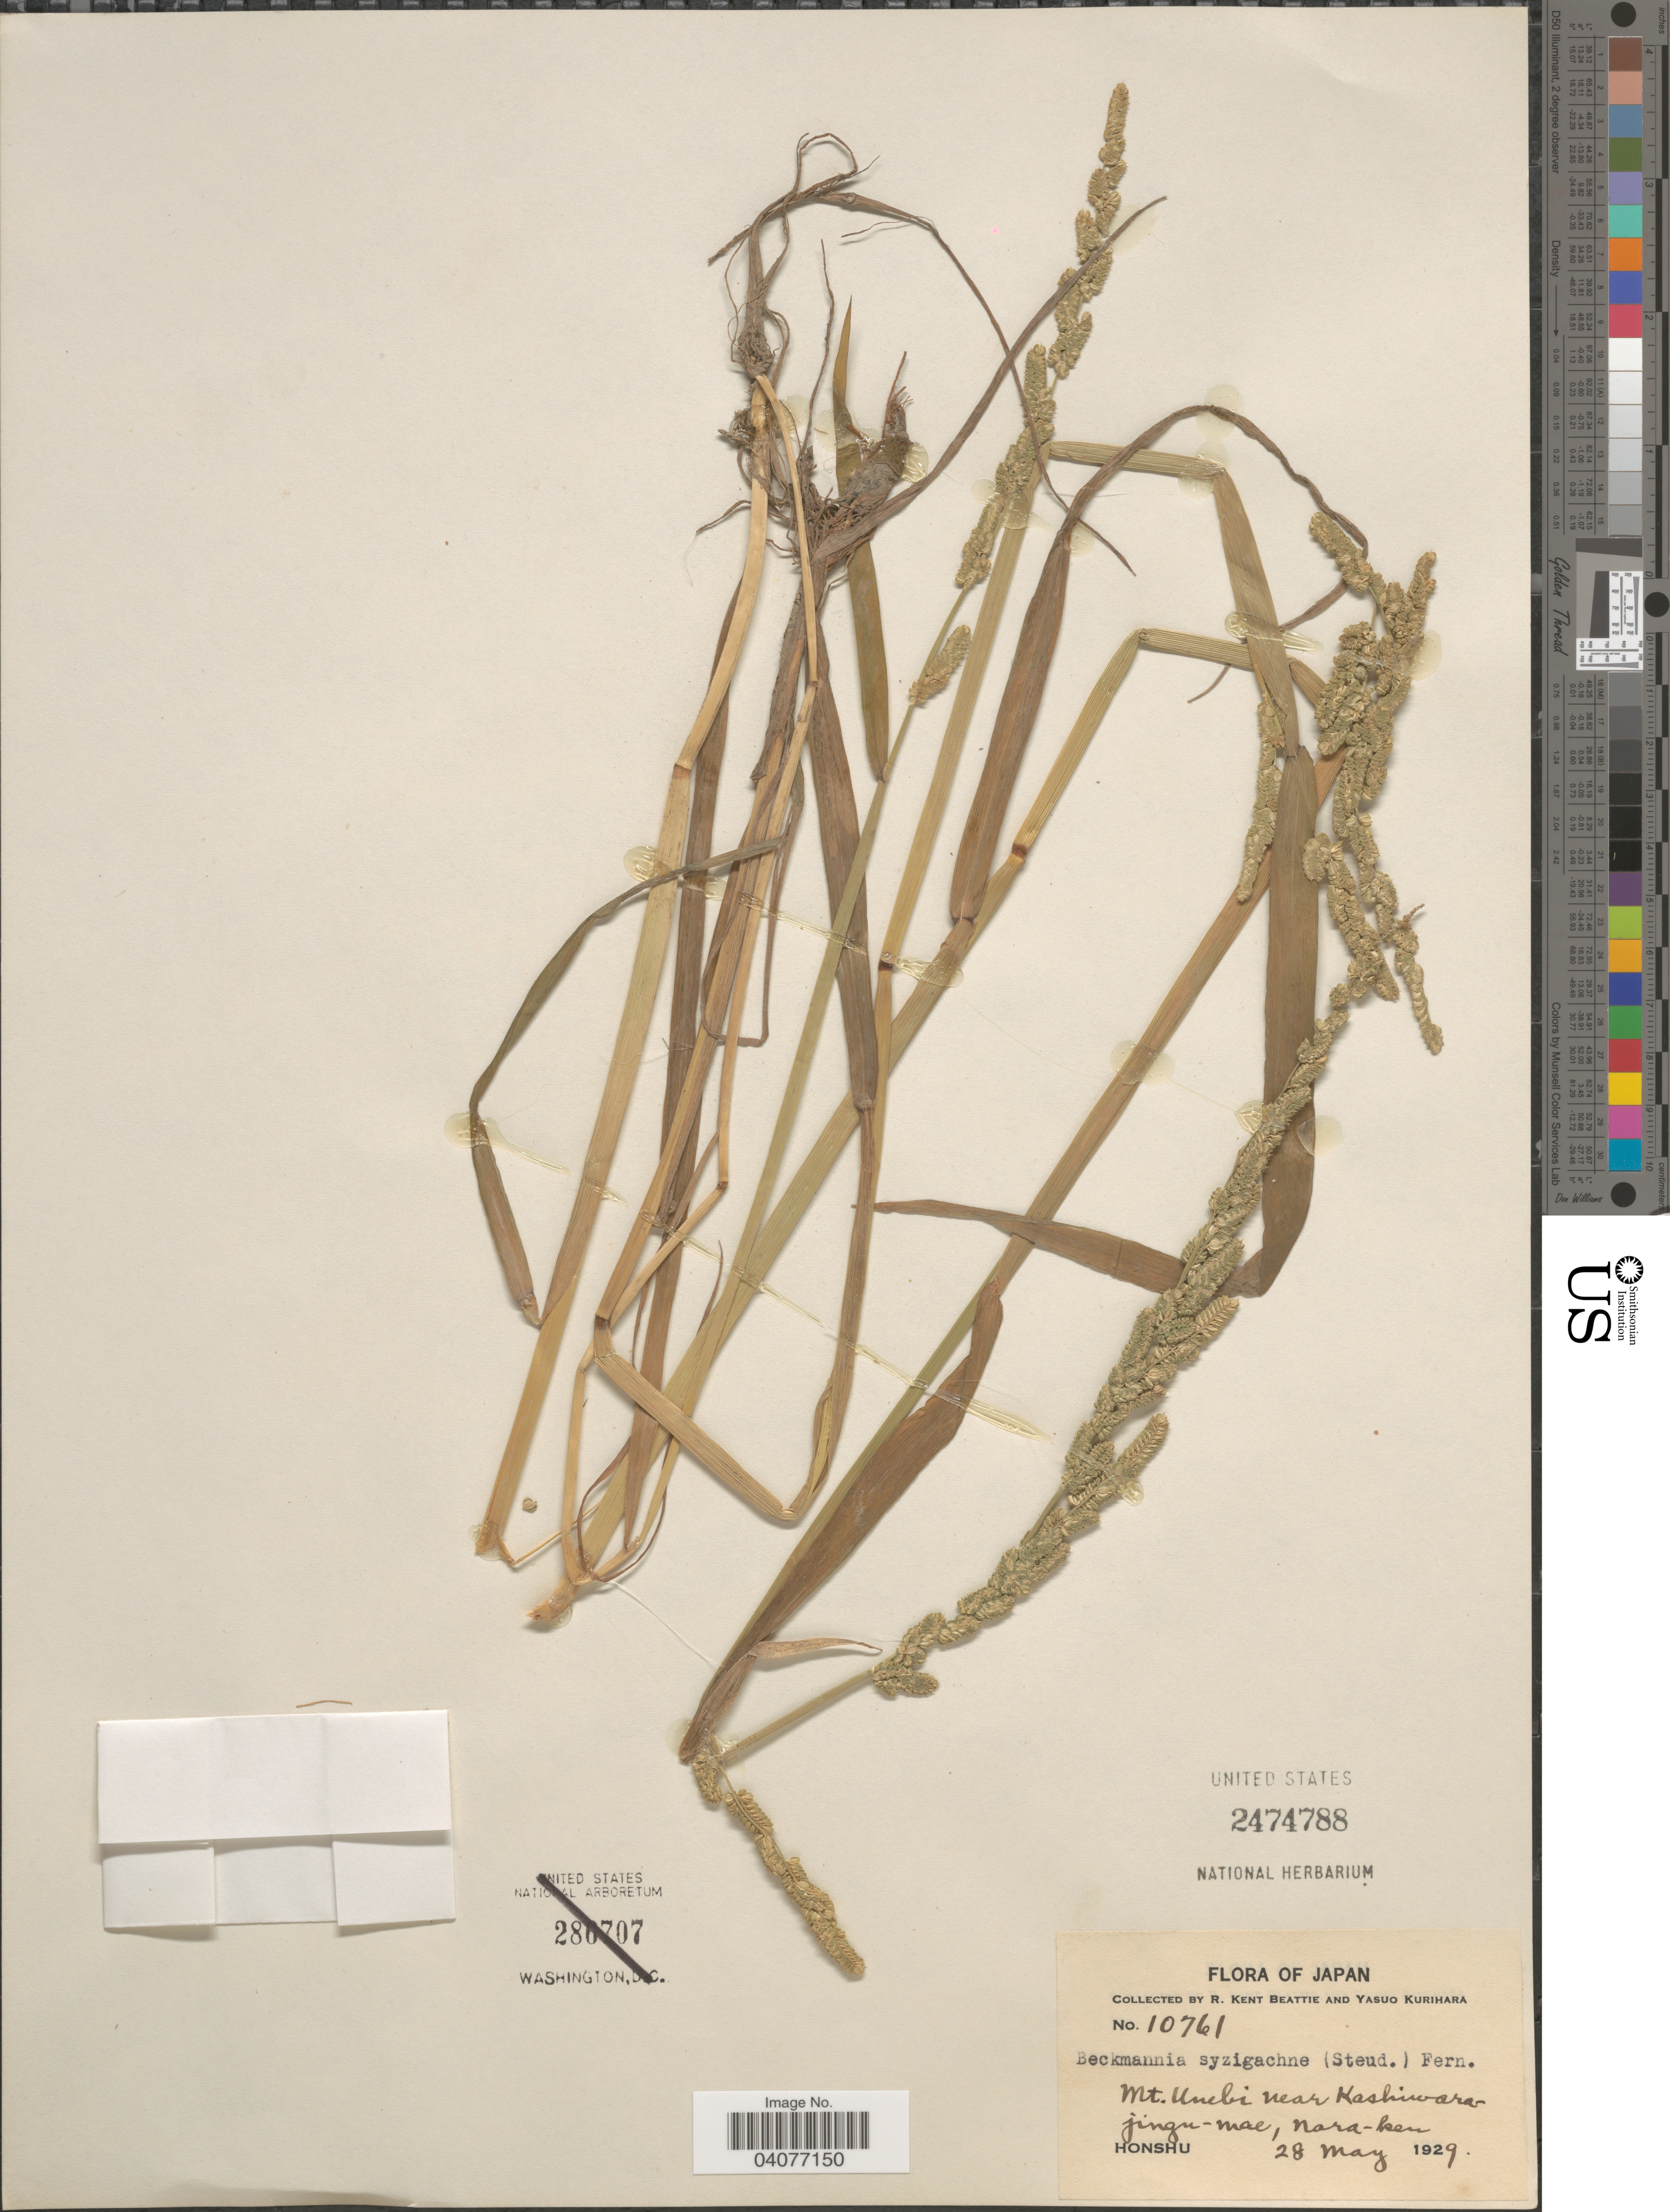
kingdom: Plantae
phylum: Tracheophyta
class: Liliopsida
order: Poales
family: Poaceae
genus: Beckmannia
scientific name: Beckmannia syzigachne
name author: (Steud.) Fernald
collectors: R. K. Beattie & Y. Kurihara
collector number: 10761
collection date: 1929-05-28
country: Japan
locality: Mt. Unebi near Kashiwara-jingu-mae, nara-ken. Honshu.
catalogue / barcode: US 2474788